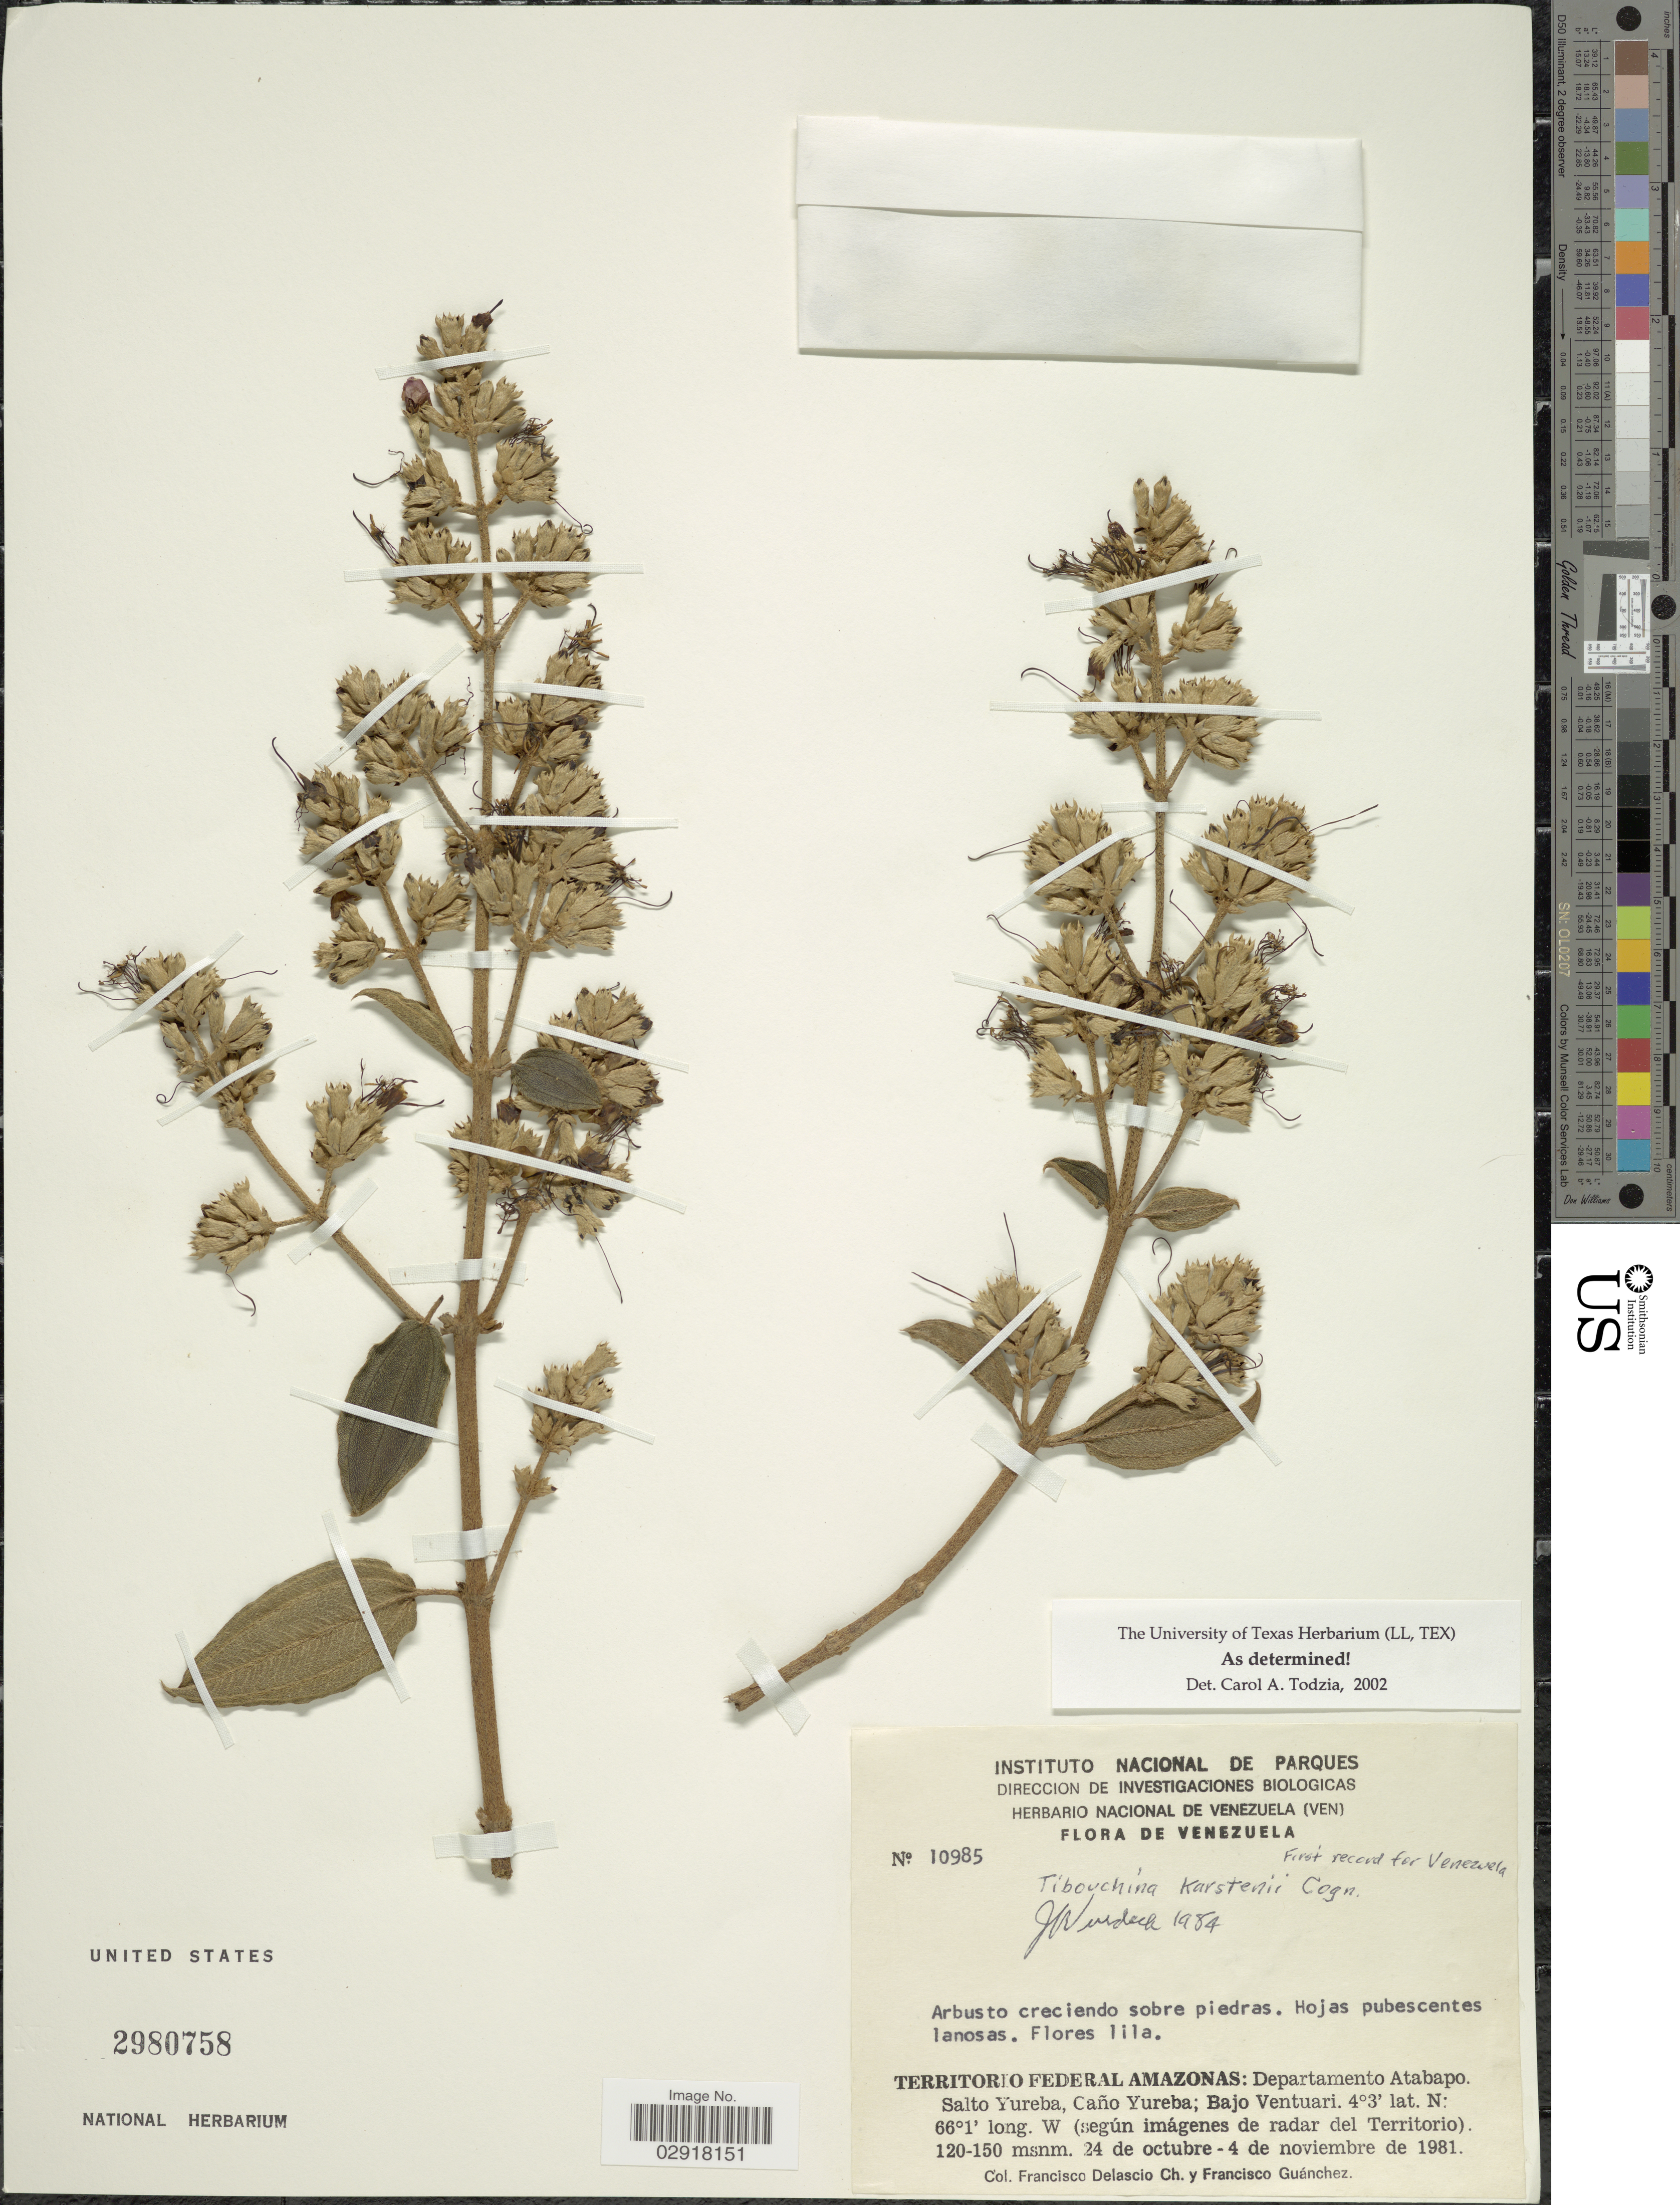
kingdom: Plantae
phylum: Tracheophyta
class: Magnoliopsida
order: Myrtales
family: Melastomataceae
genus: Tibouchina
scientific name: Tibouchina karstenii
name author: Cogn.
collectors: F. Delascio C. & F. Guánchez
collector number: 10985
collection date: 1981-10-24/1981-11-04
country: Venezuela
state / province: Amazonas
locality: Territorio Federal Amazonas: Departamento Atabapo. Salto Yureba, Caño Yureba; Bajo Ventuari.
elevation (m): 120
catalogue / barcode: US 2980758